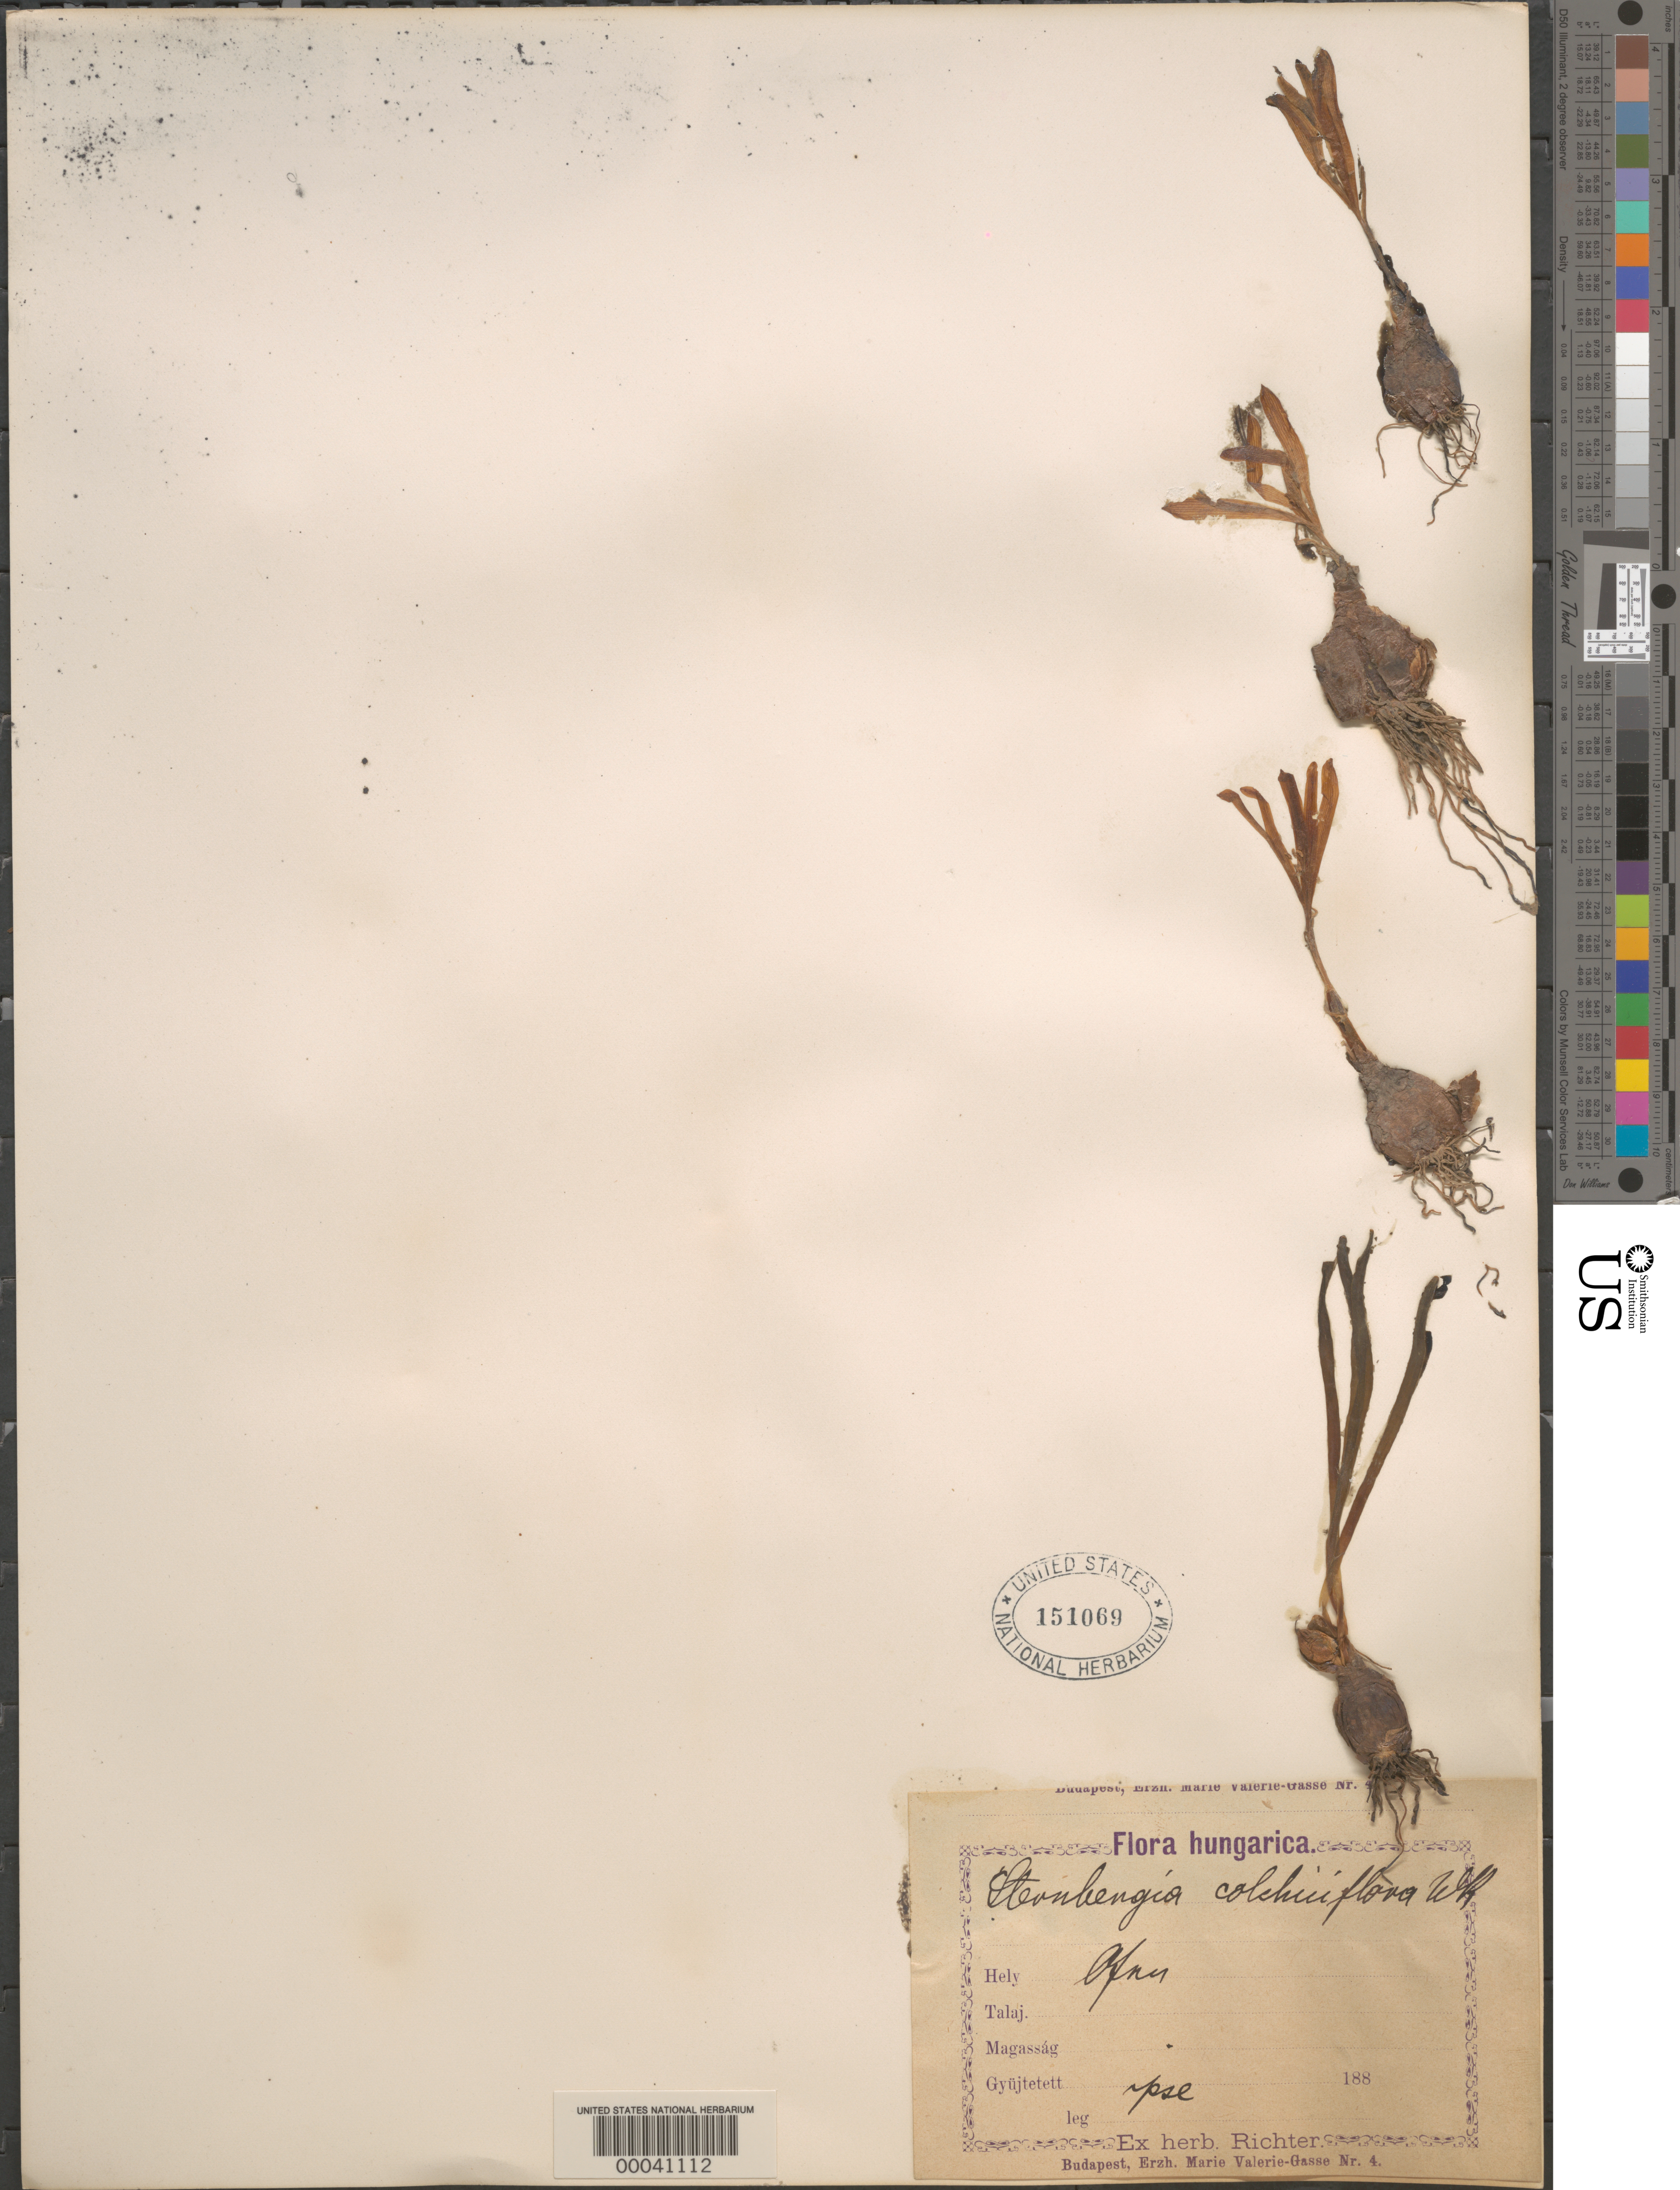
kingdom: Plantae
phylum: Tracheophyta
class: Liliopsida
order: Asparagales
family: Amaryllidaceae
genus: Sternbergia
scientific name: Sternbergia colchiciflora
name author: Waldst. & Kit.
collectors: Richter Herbarium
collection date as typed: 188-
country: Hungary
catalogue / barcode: US 151069